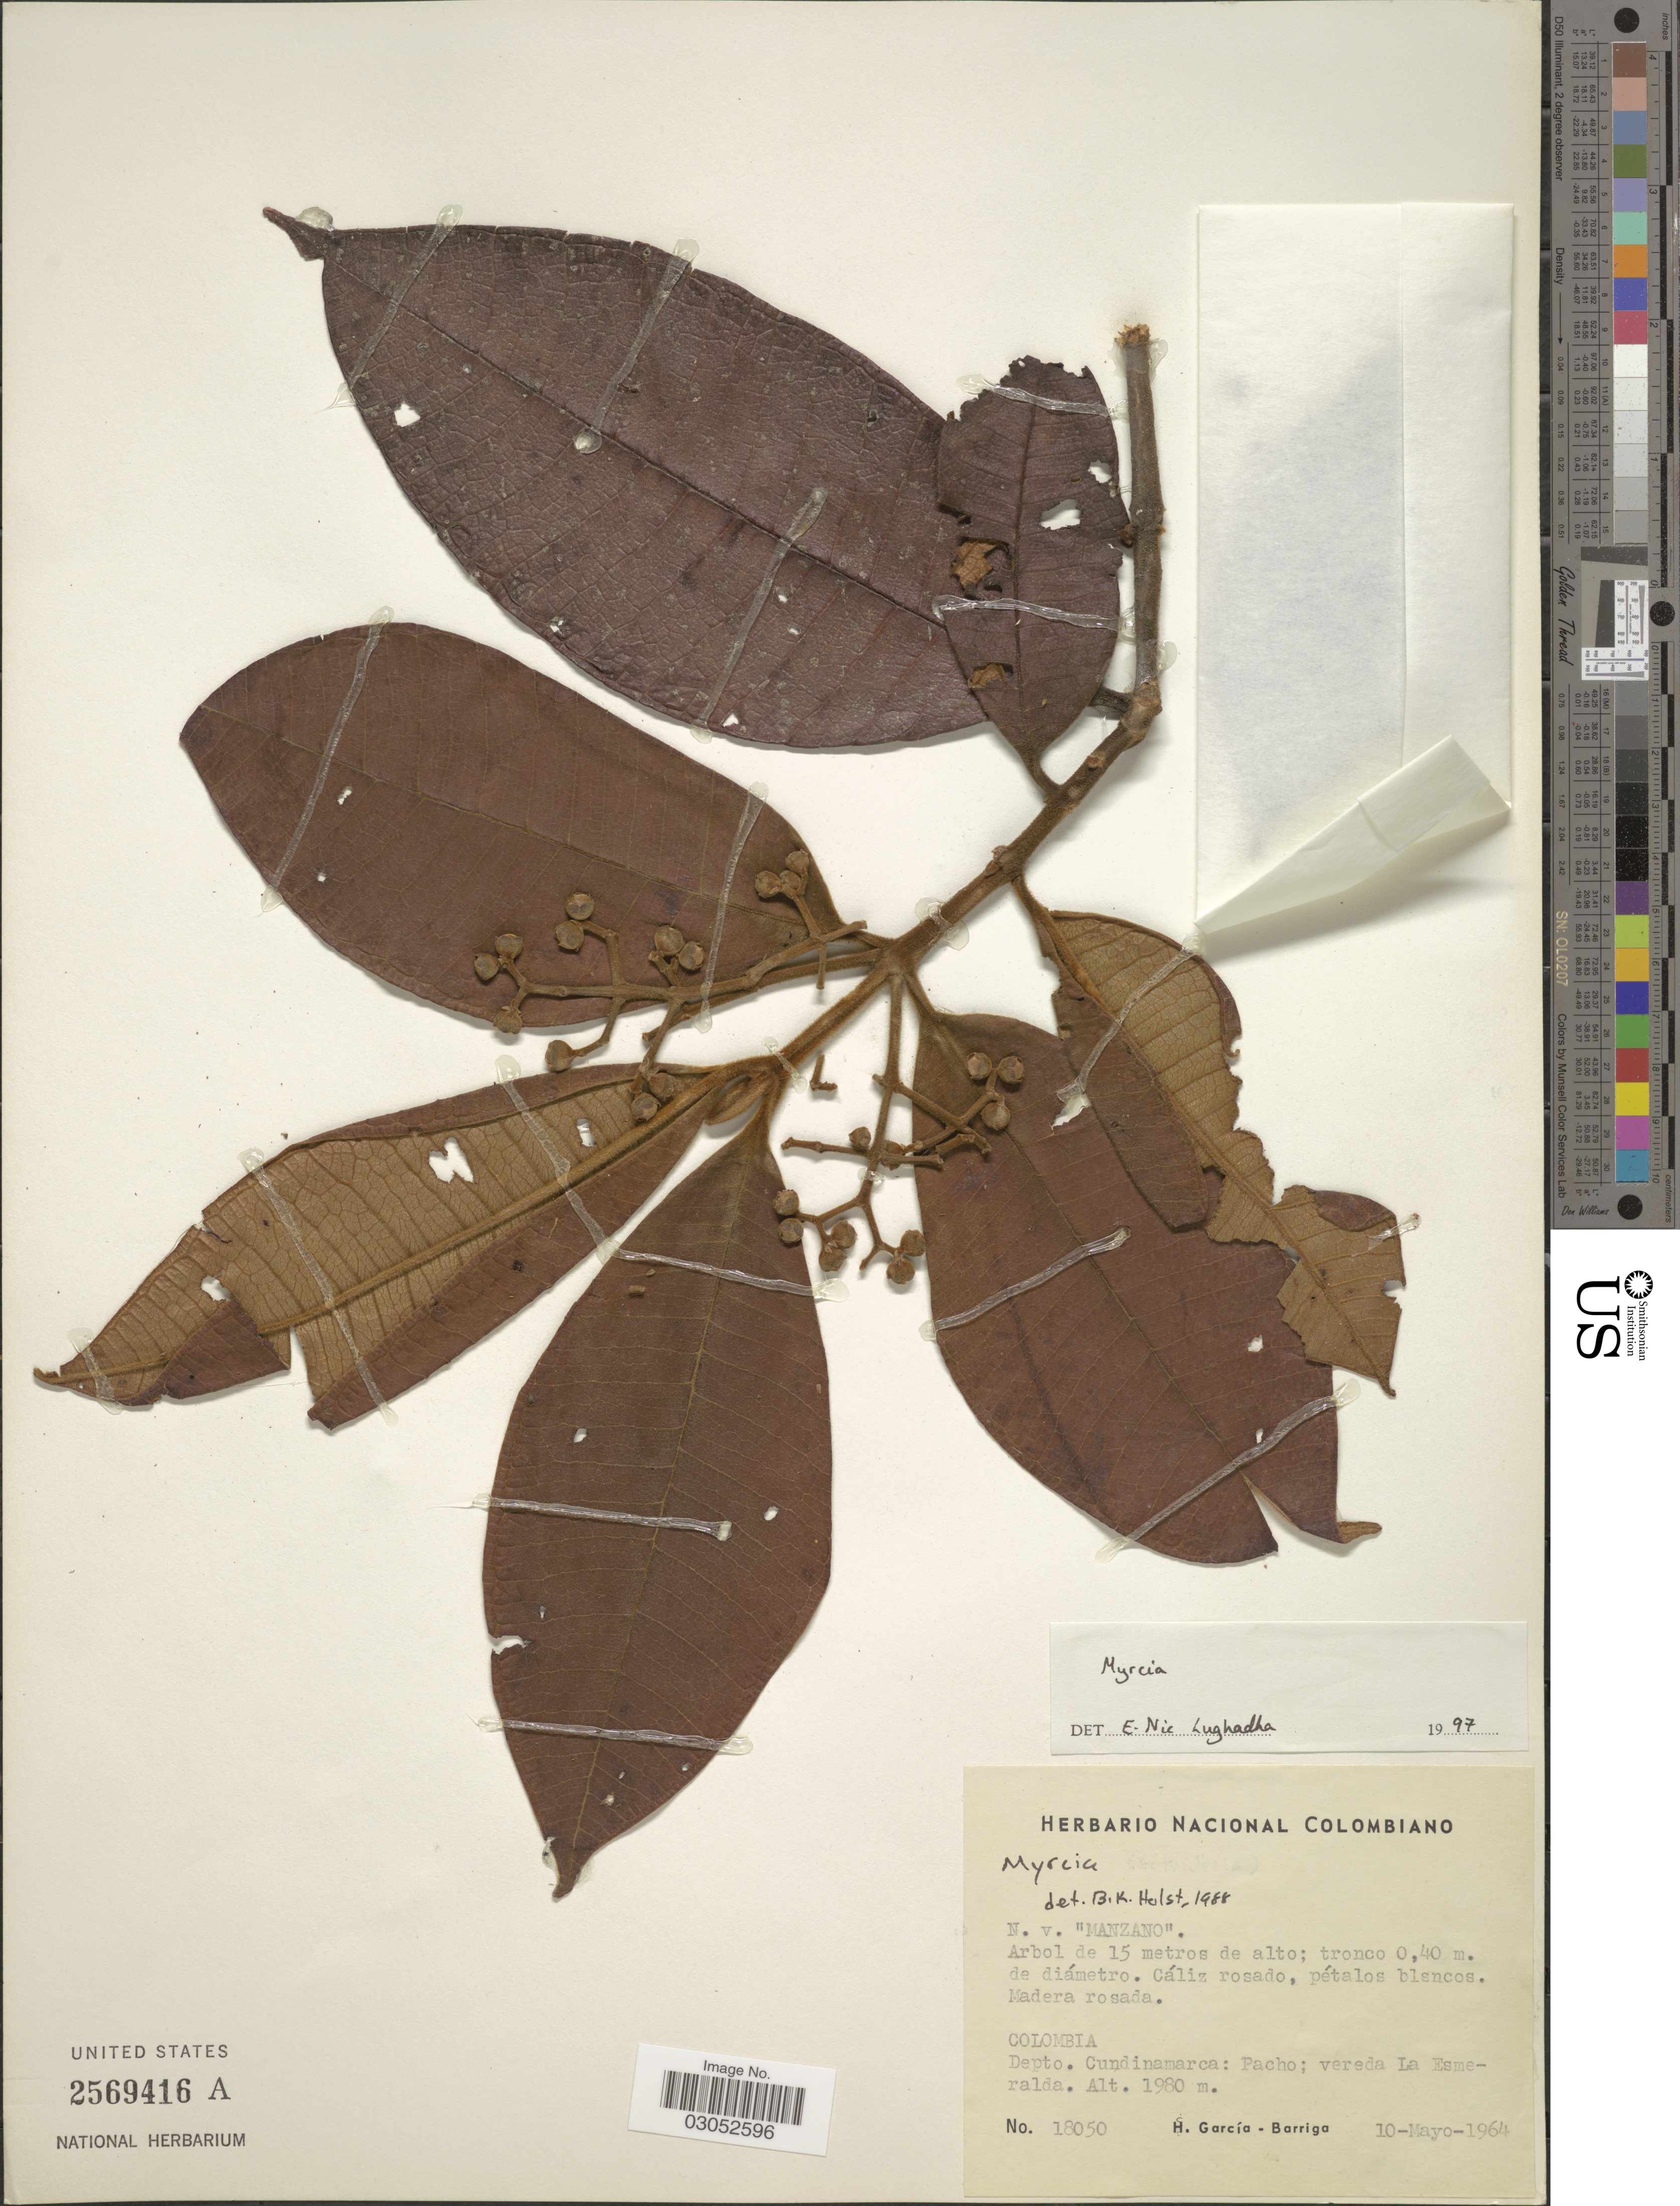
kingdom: Plantae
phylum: Tracheophyta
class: Magnoliopsida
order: Myrtales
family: Myrtaceae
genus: Myrcia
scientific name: Myrcia hernandezii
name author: Parra-Os.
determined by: Parra-O, Carlos A., Instituto de Ciencias Naturales - Universidad Nacional de Colombia (COLOMBIA)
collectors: H. García Barriga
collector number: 18050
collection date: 1964-05-10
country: Colombia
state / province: Cundinamarca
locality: Pacho; vereda La Esmeralda.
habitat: Arbol de 15 metros de alto; tronco 0, 40 m. de diametro. Calis rosado, petalos blancos. Madera rosada.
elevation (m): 1980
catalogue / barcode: US 2569416A